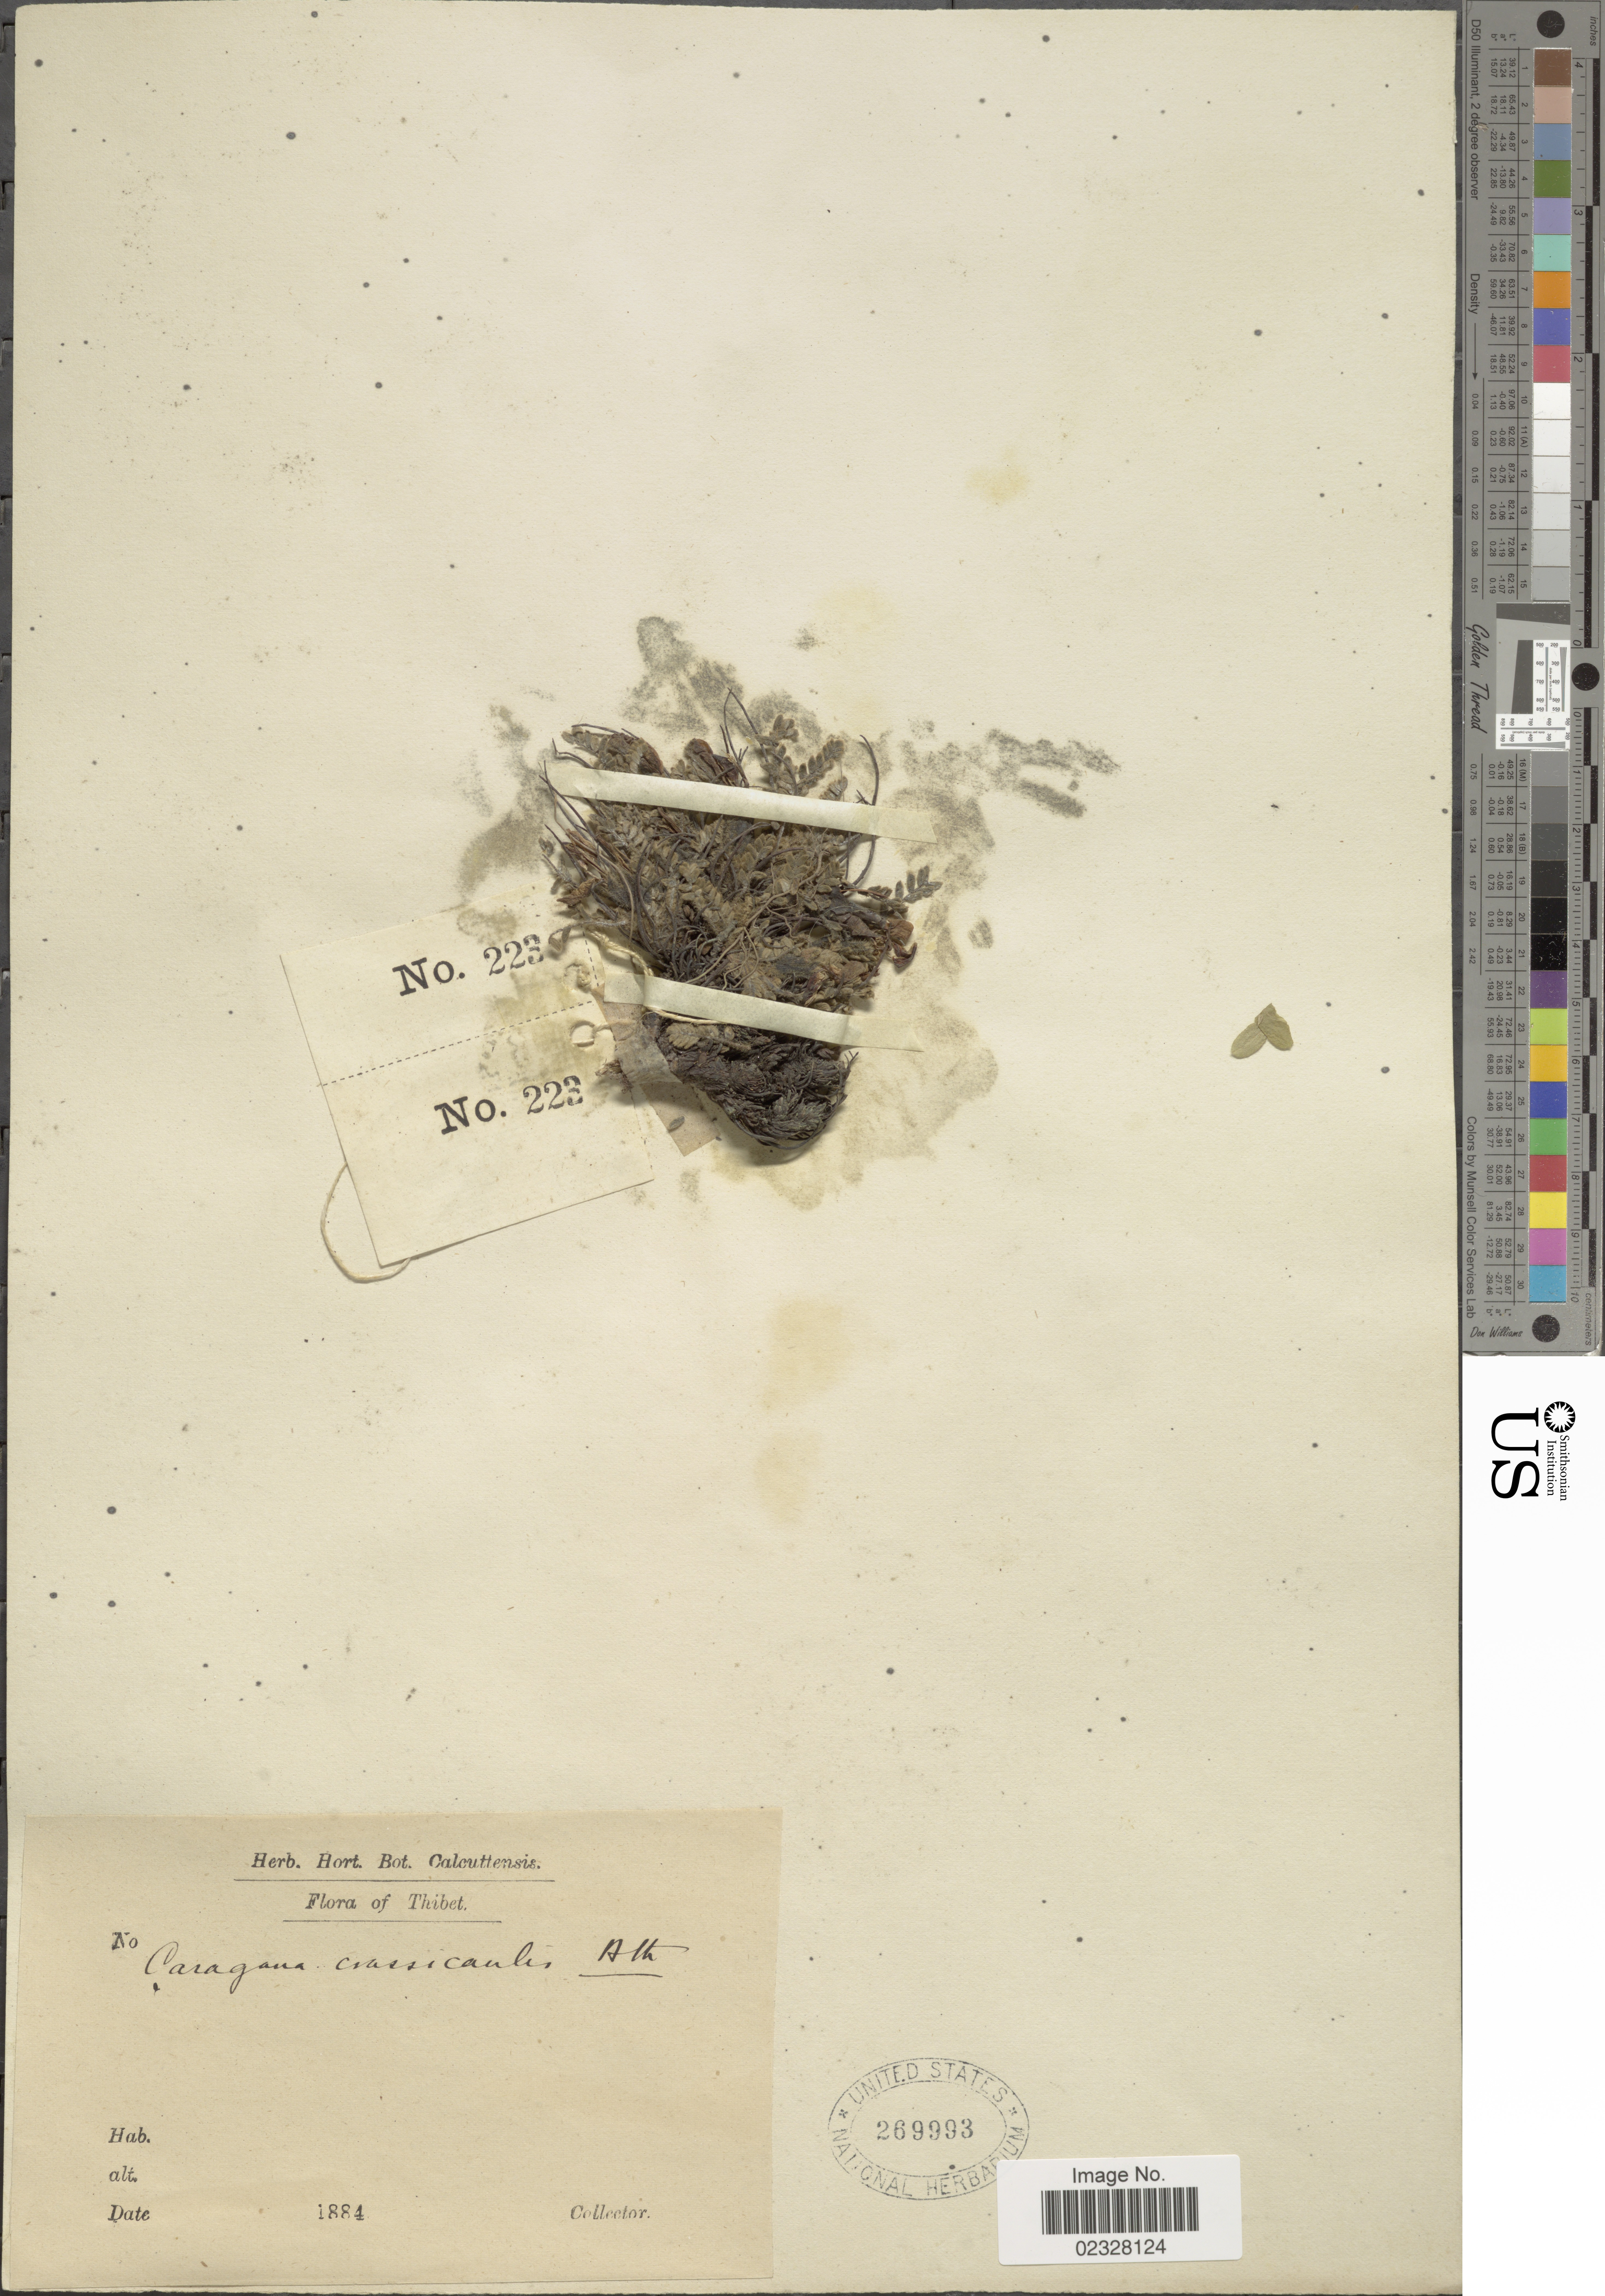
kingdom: Plantae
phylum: Tracheophyta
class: Magnoliopsida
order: Fabales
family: Fabaceae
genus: Caragana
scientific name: Caragana crassicaulis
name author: (Baker) Benth.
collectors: ex Herb. Hort. Bot. Calcuttensis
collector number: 223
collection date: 1884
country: China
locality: Thibet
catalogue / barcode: US 269993